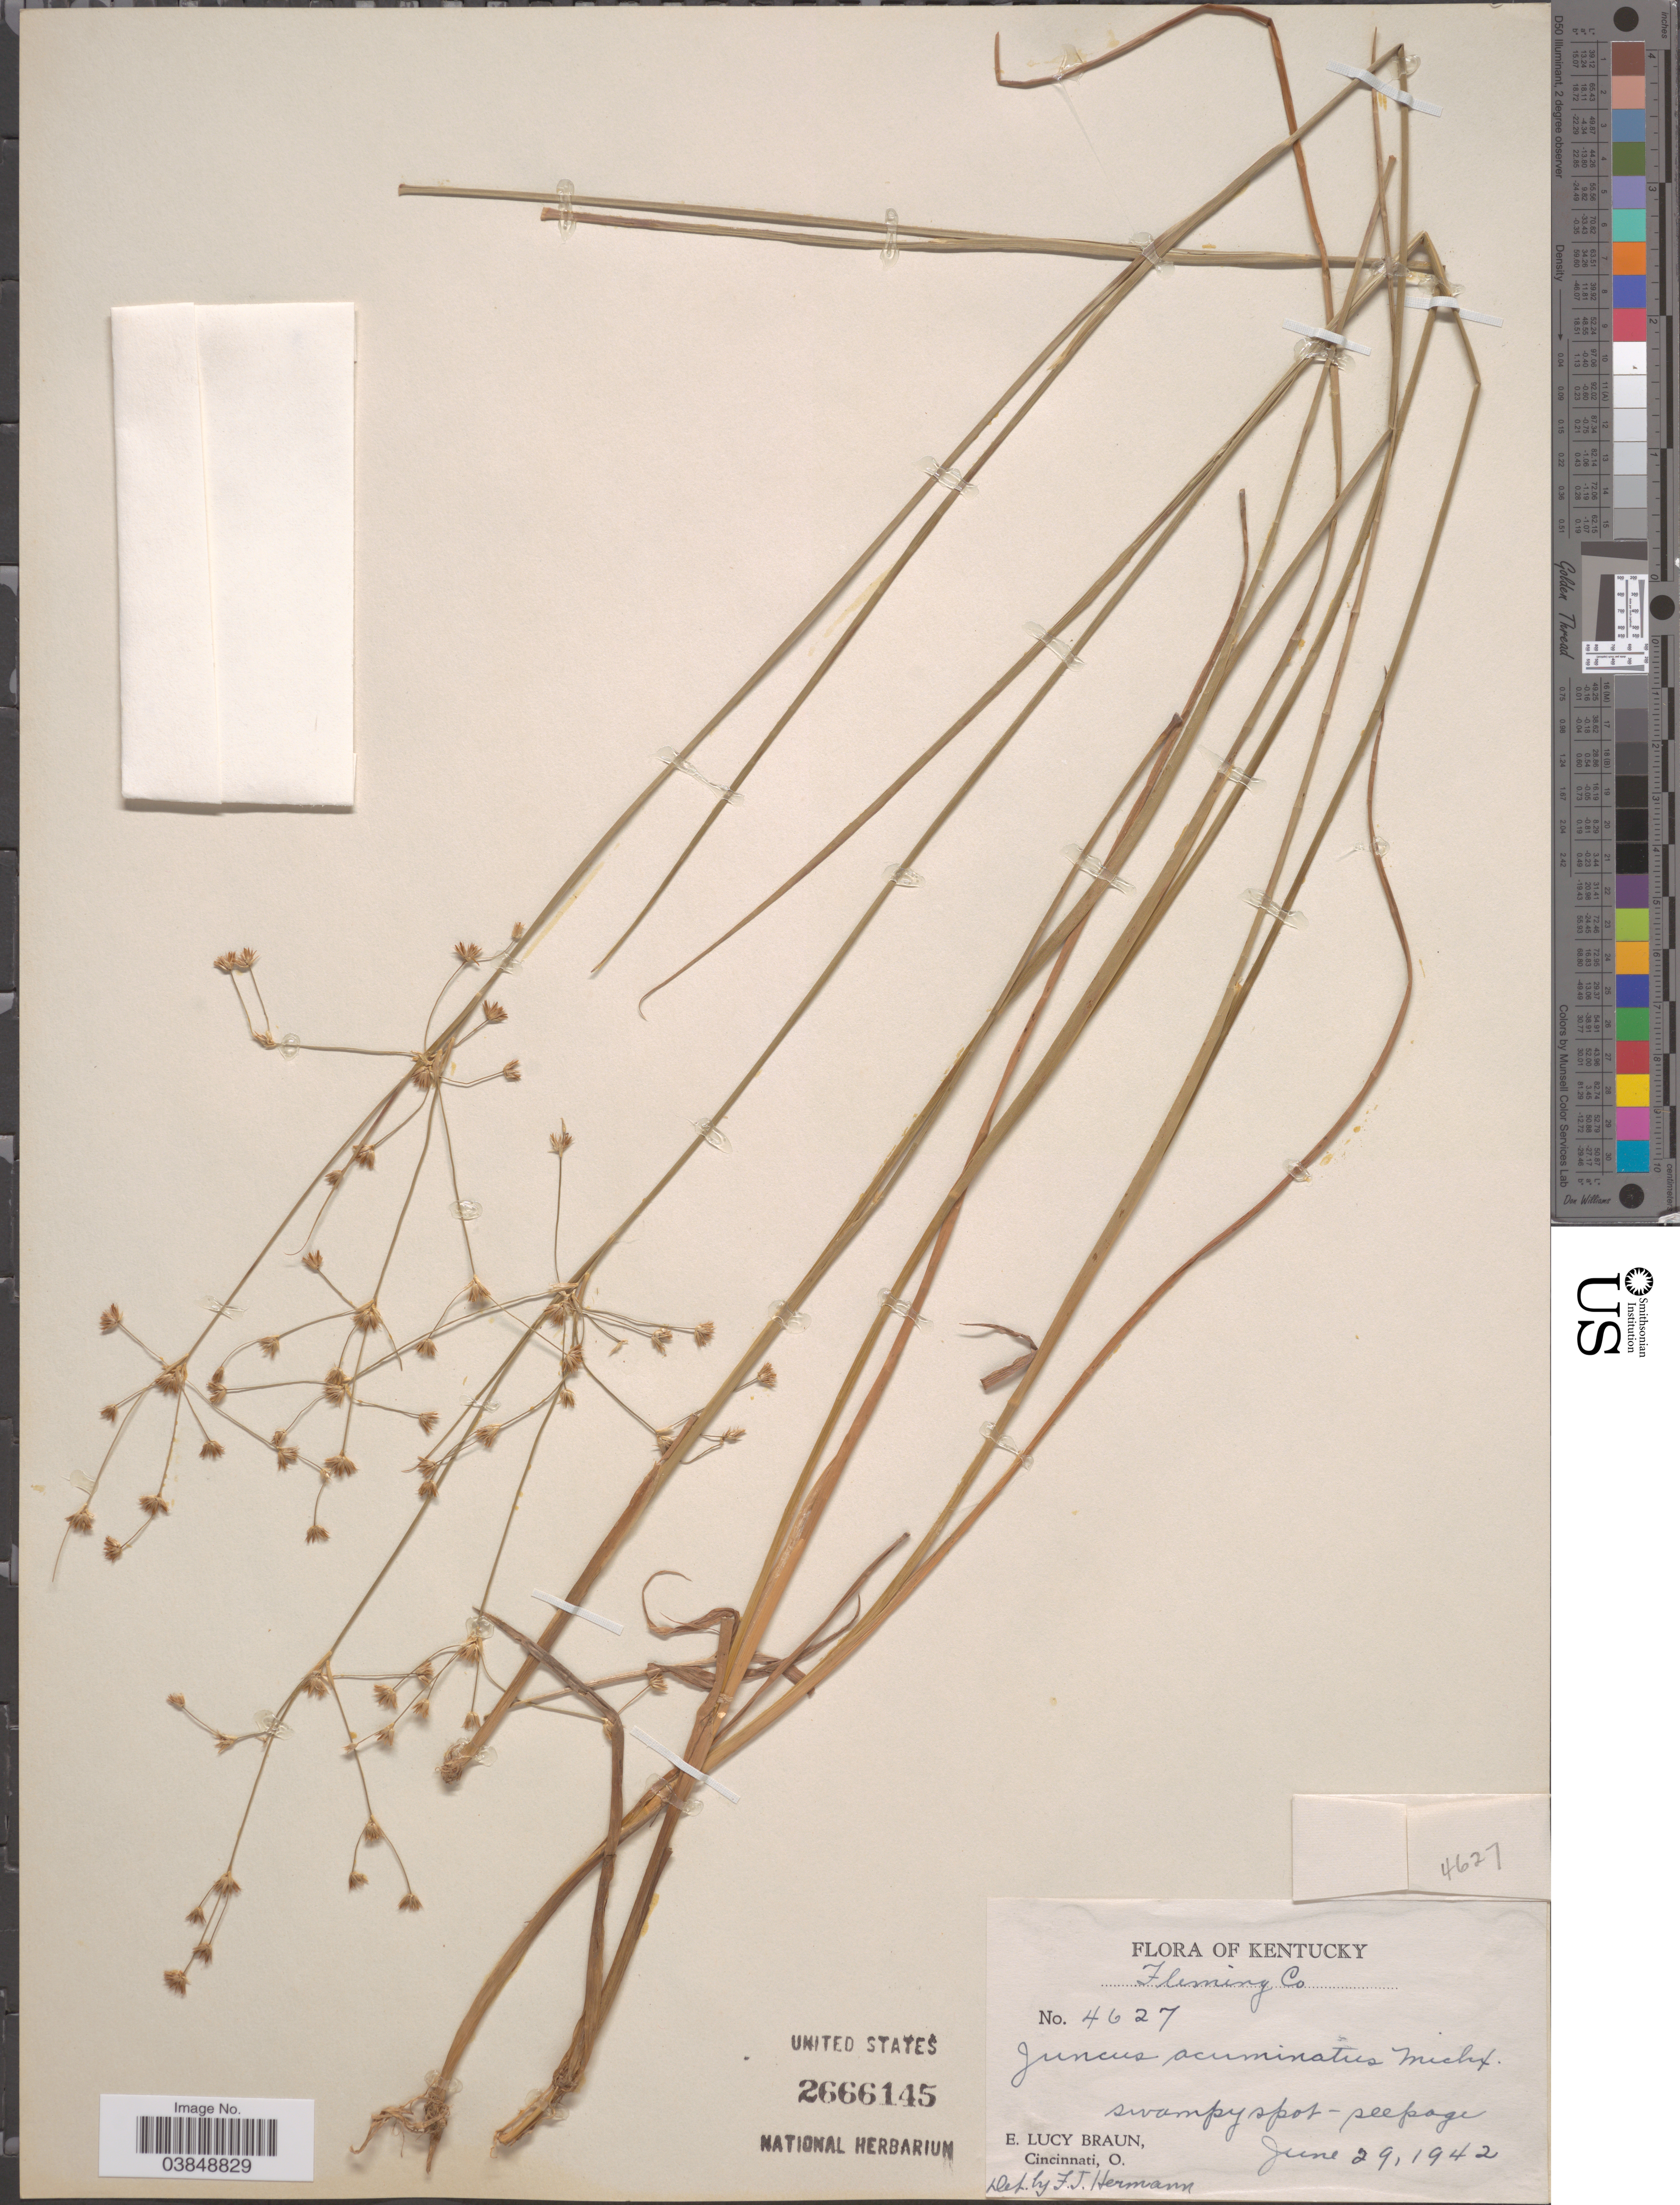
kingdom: Plantae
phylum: Tracheophyta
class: Liliopsida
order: Poales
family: Juncaceae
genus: Juncus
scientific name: Juncus acuminatus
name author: Michx.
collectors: E. L. Braun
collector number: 4627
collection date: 1942-06-29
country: United States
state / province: Kentucky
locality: Fleming Co.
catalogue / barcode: US 2666145